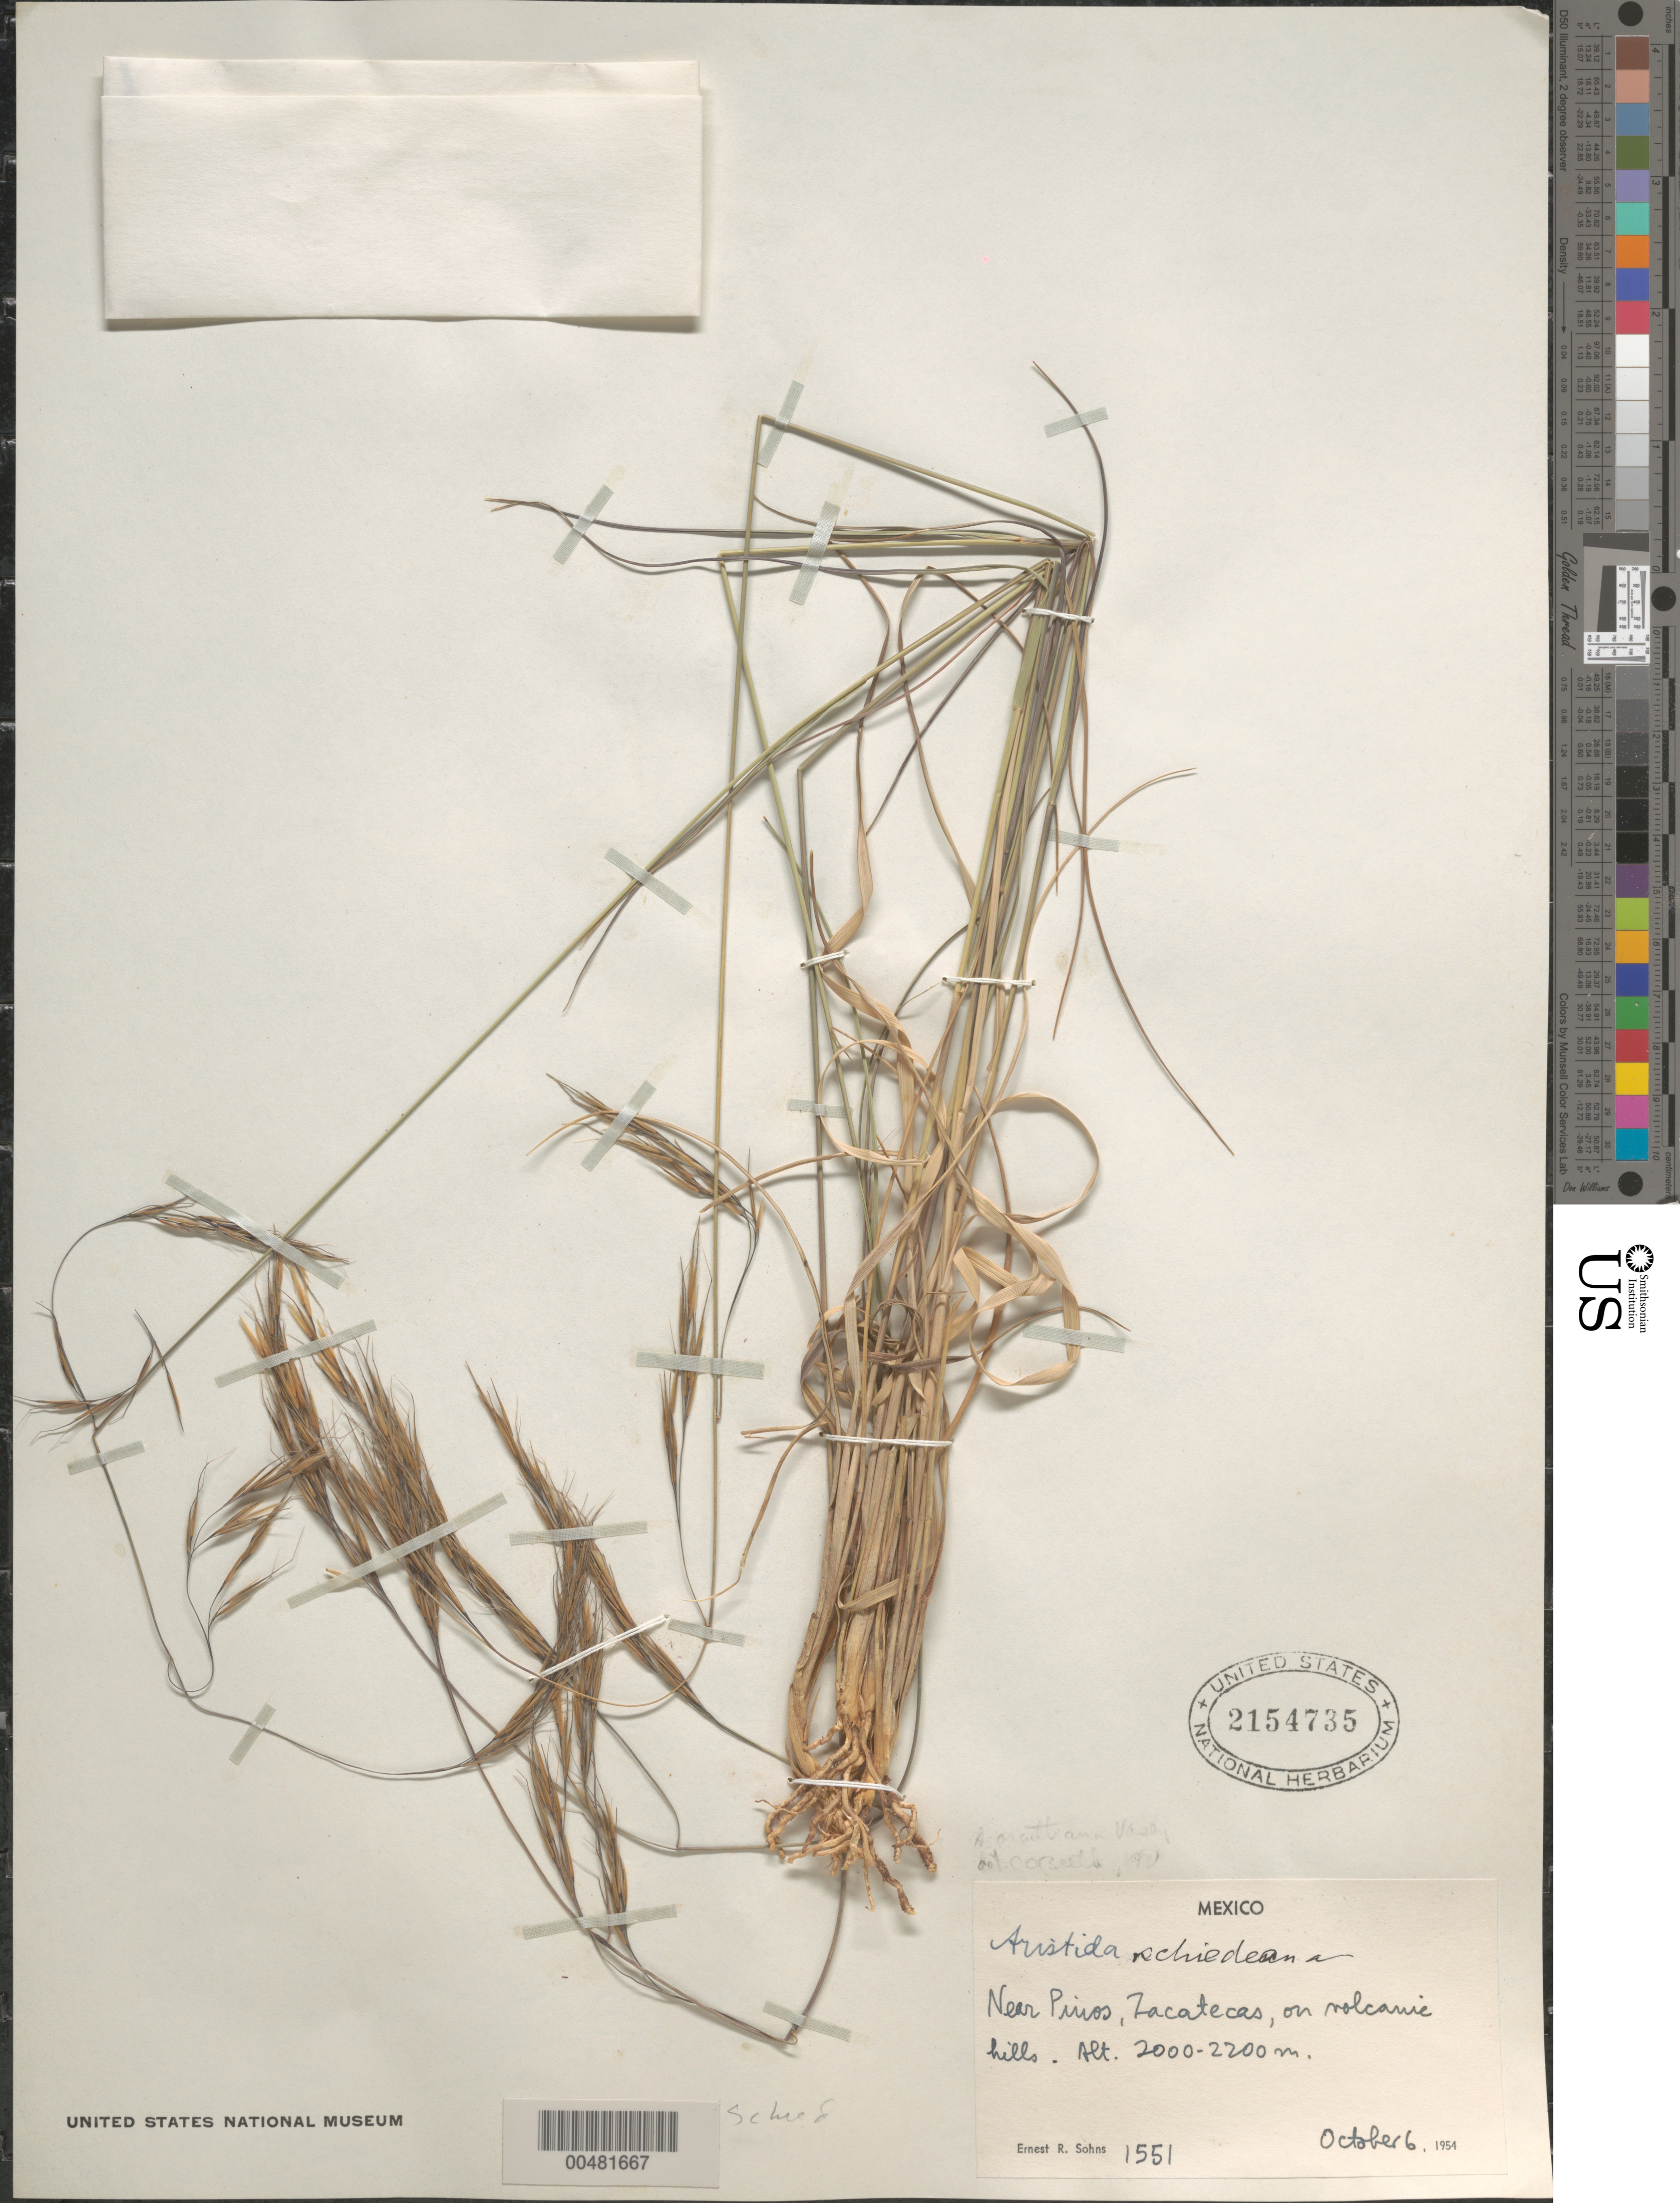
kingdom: Plantae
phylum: Tracheophyta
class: Liliopsida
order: Poales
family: Poaceae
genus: Aristida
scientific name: Aristida orcuttiana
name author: Vasey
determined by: Beetle, Alan A.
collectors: E. R. Sohns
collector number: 1551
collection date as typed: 6 Oct 1954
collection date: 1954-10-06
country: Mexico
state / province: Zacatecas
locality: Near Pinos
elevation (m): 2000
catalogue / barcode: US 2154735